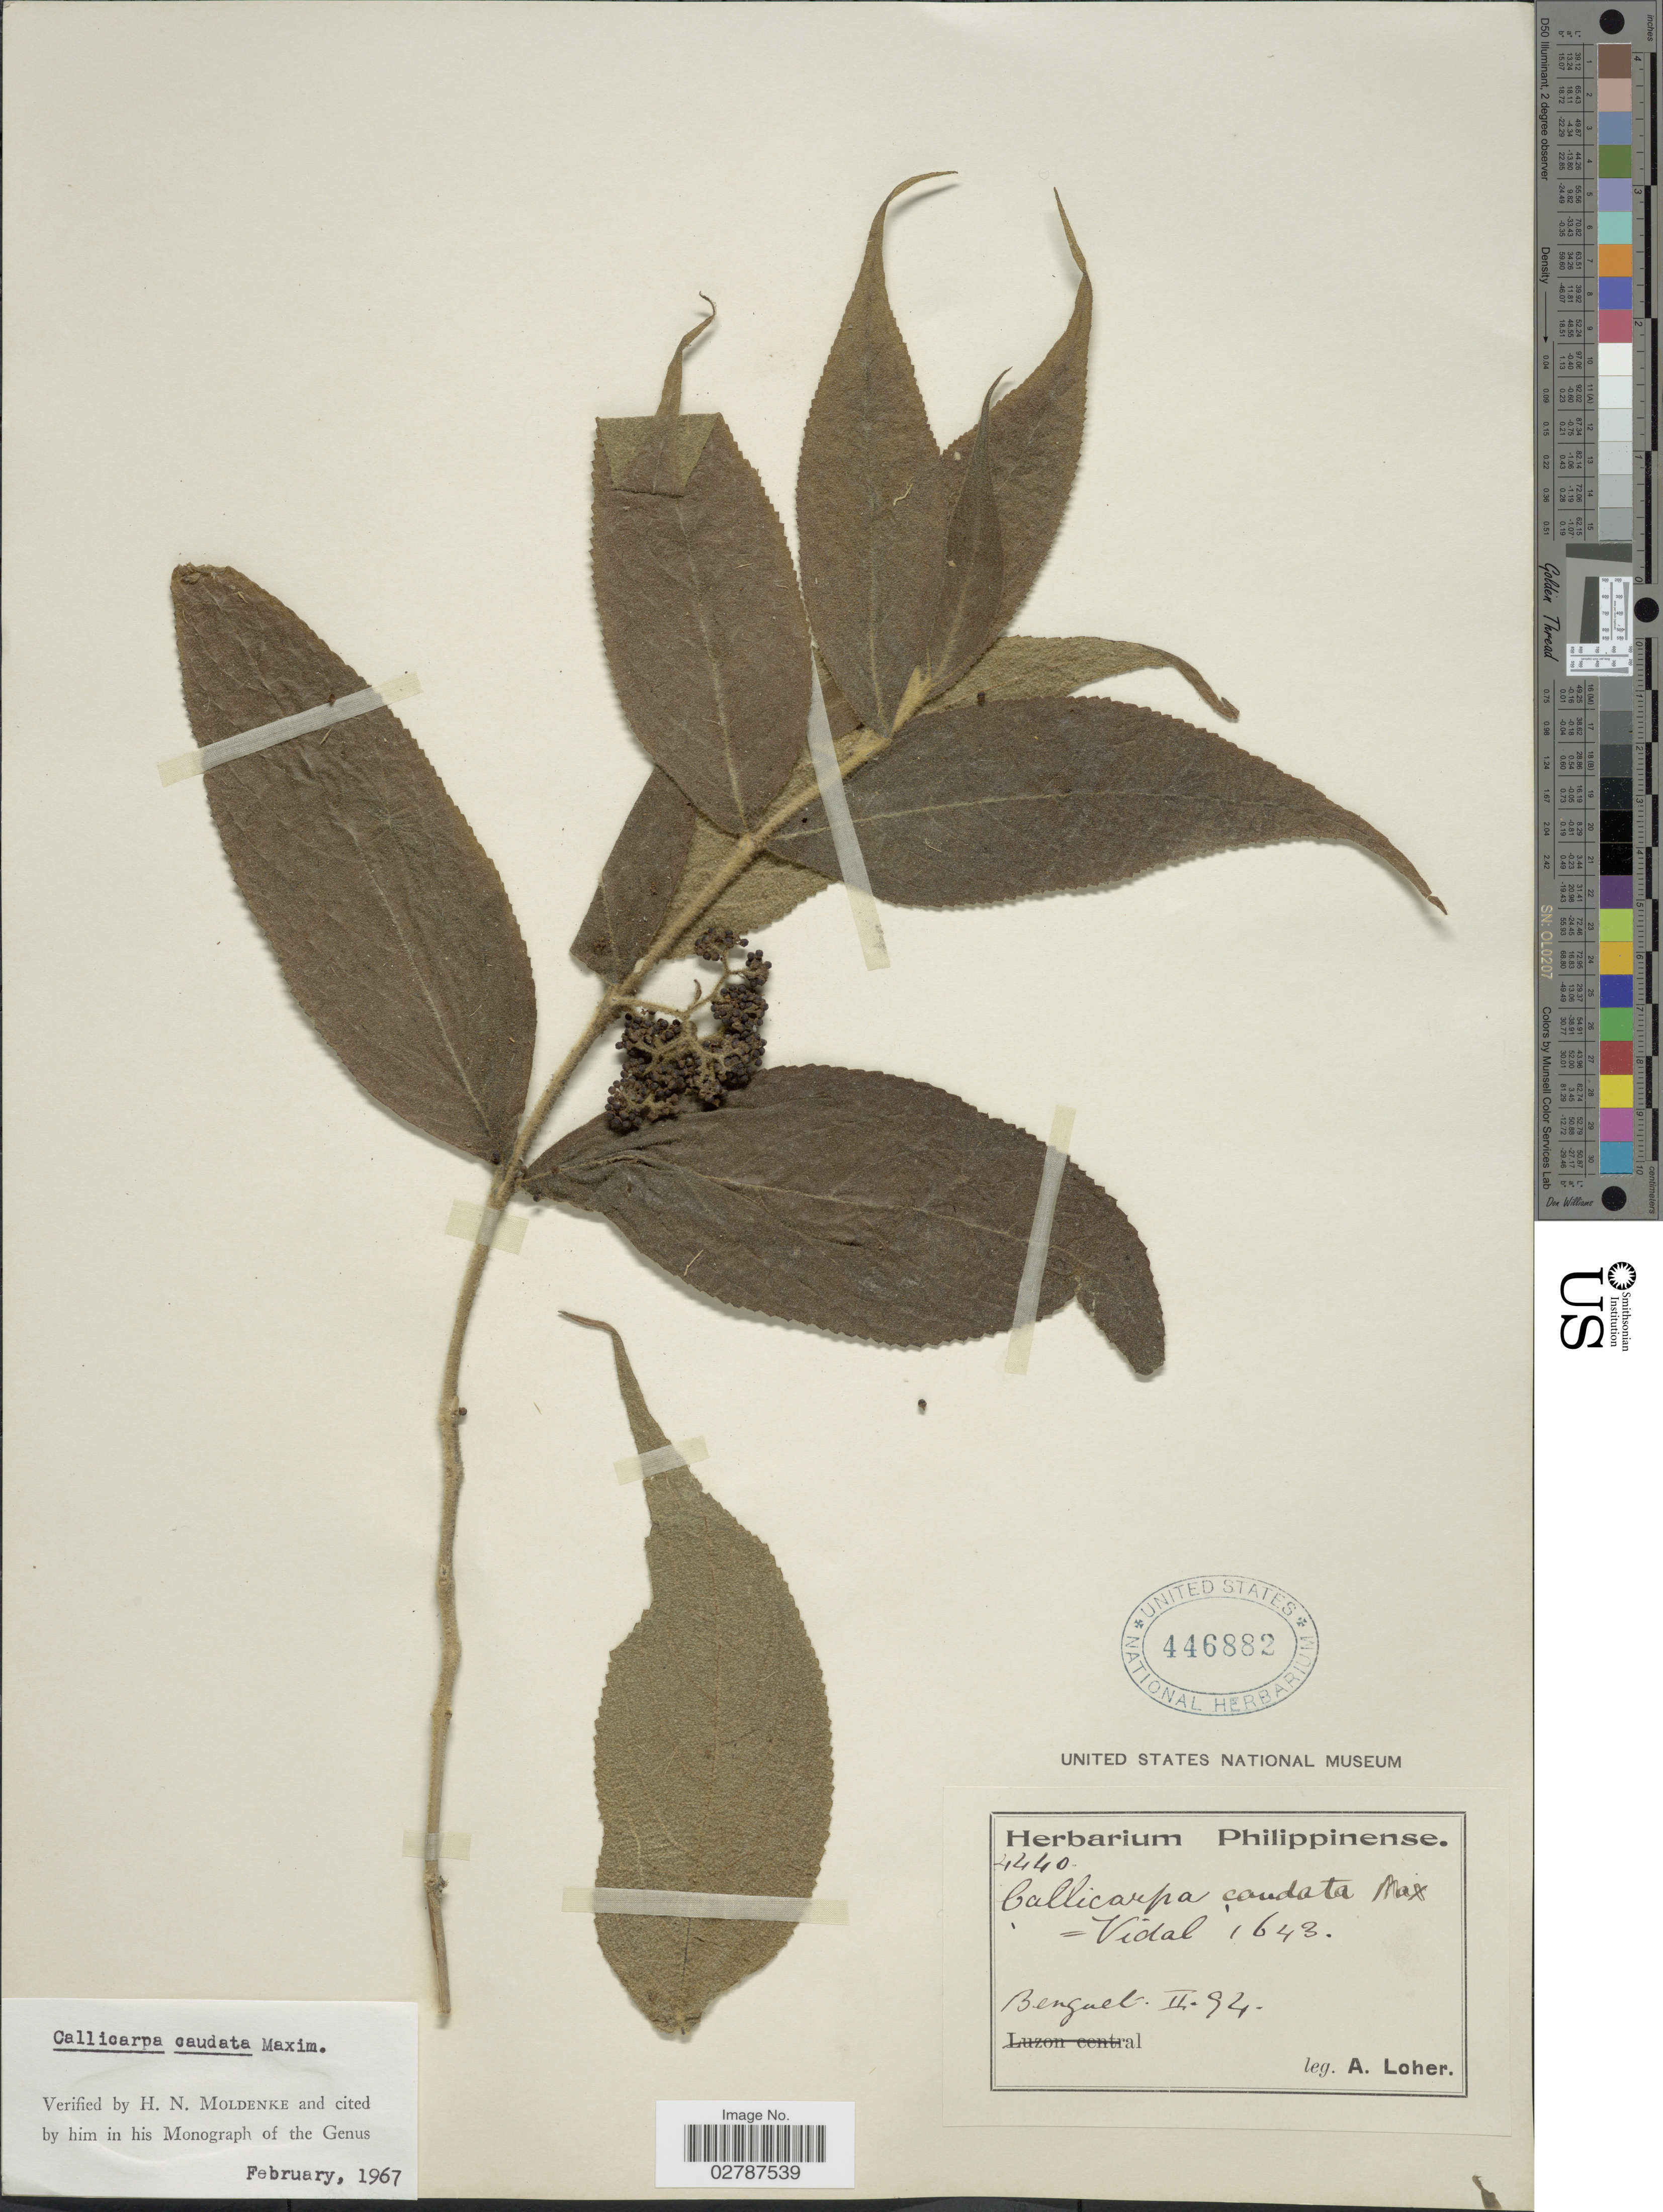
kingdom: Plantae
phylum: Tracheophyta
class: Magnoliopsida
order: Lamiales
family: Lamiaceae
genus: Callicarpa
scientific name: Callicarpa caudata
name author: Maxim.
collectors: A. Loher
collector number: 4440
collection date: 1894-02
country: Philippines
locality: Benguet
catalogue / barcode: US 446882